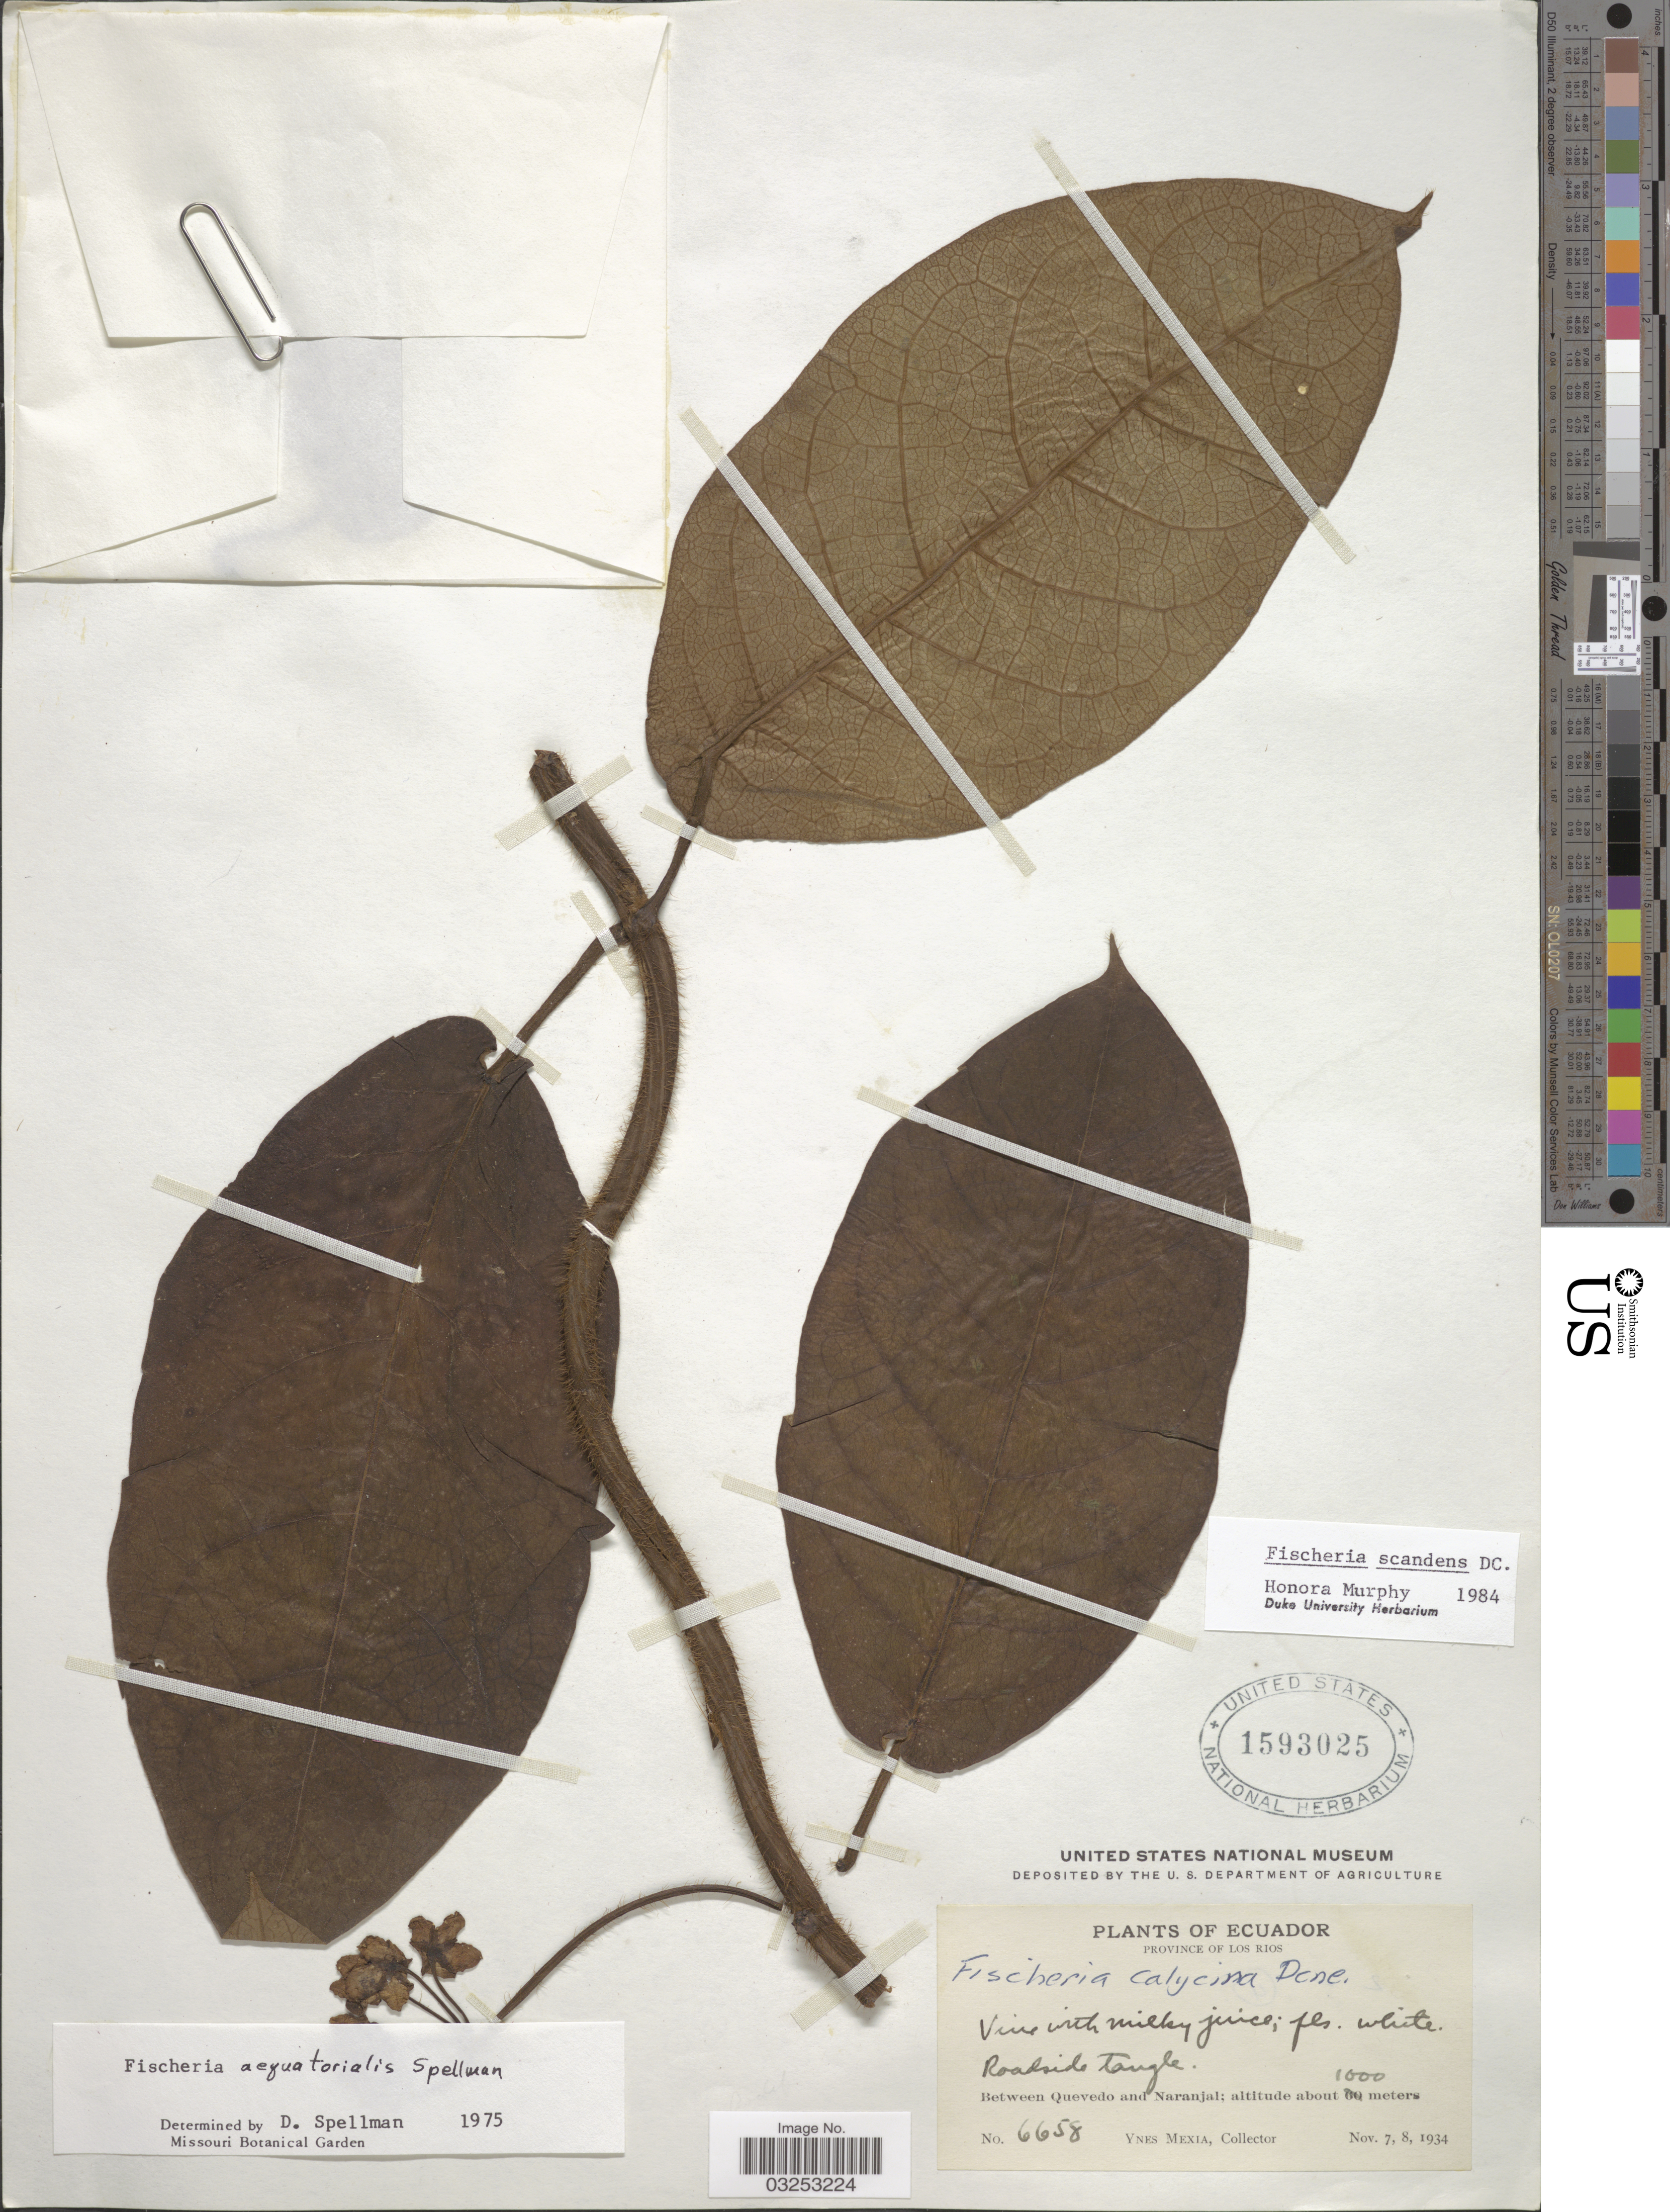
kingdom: Plantae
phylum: Tracheophyta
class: Magnoliopsida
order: Gentianales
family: Apocynaceae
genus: Fischeria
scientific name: Fischeria scandens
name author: DC.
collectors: Y. Mexia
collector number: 6658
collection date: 1934-11-07/1934-11-08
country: Ecuador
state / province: Los Ríos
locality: Roadside tangle. Between Quevedo and Naranjal.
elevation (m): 1600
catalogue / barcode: US 1593025